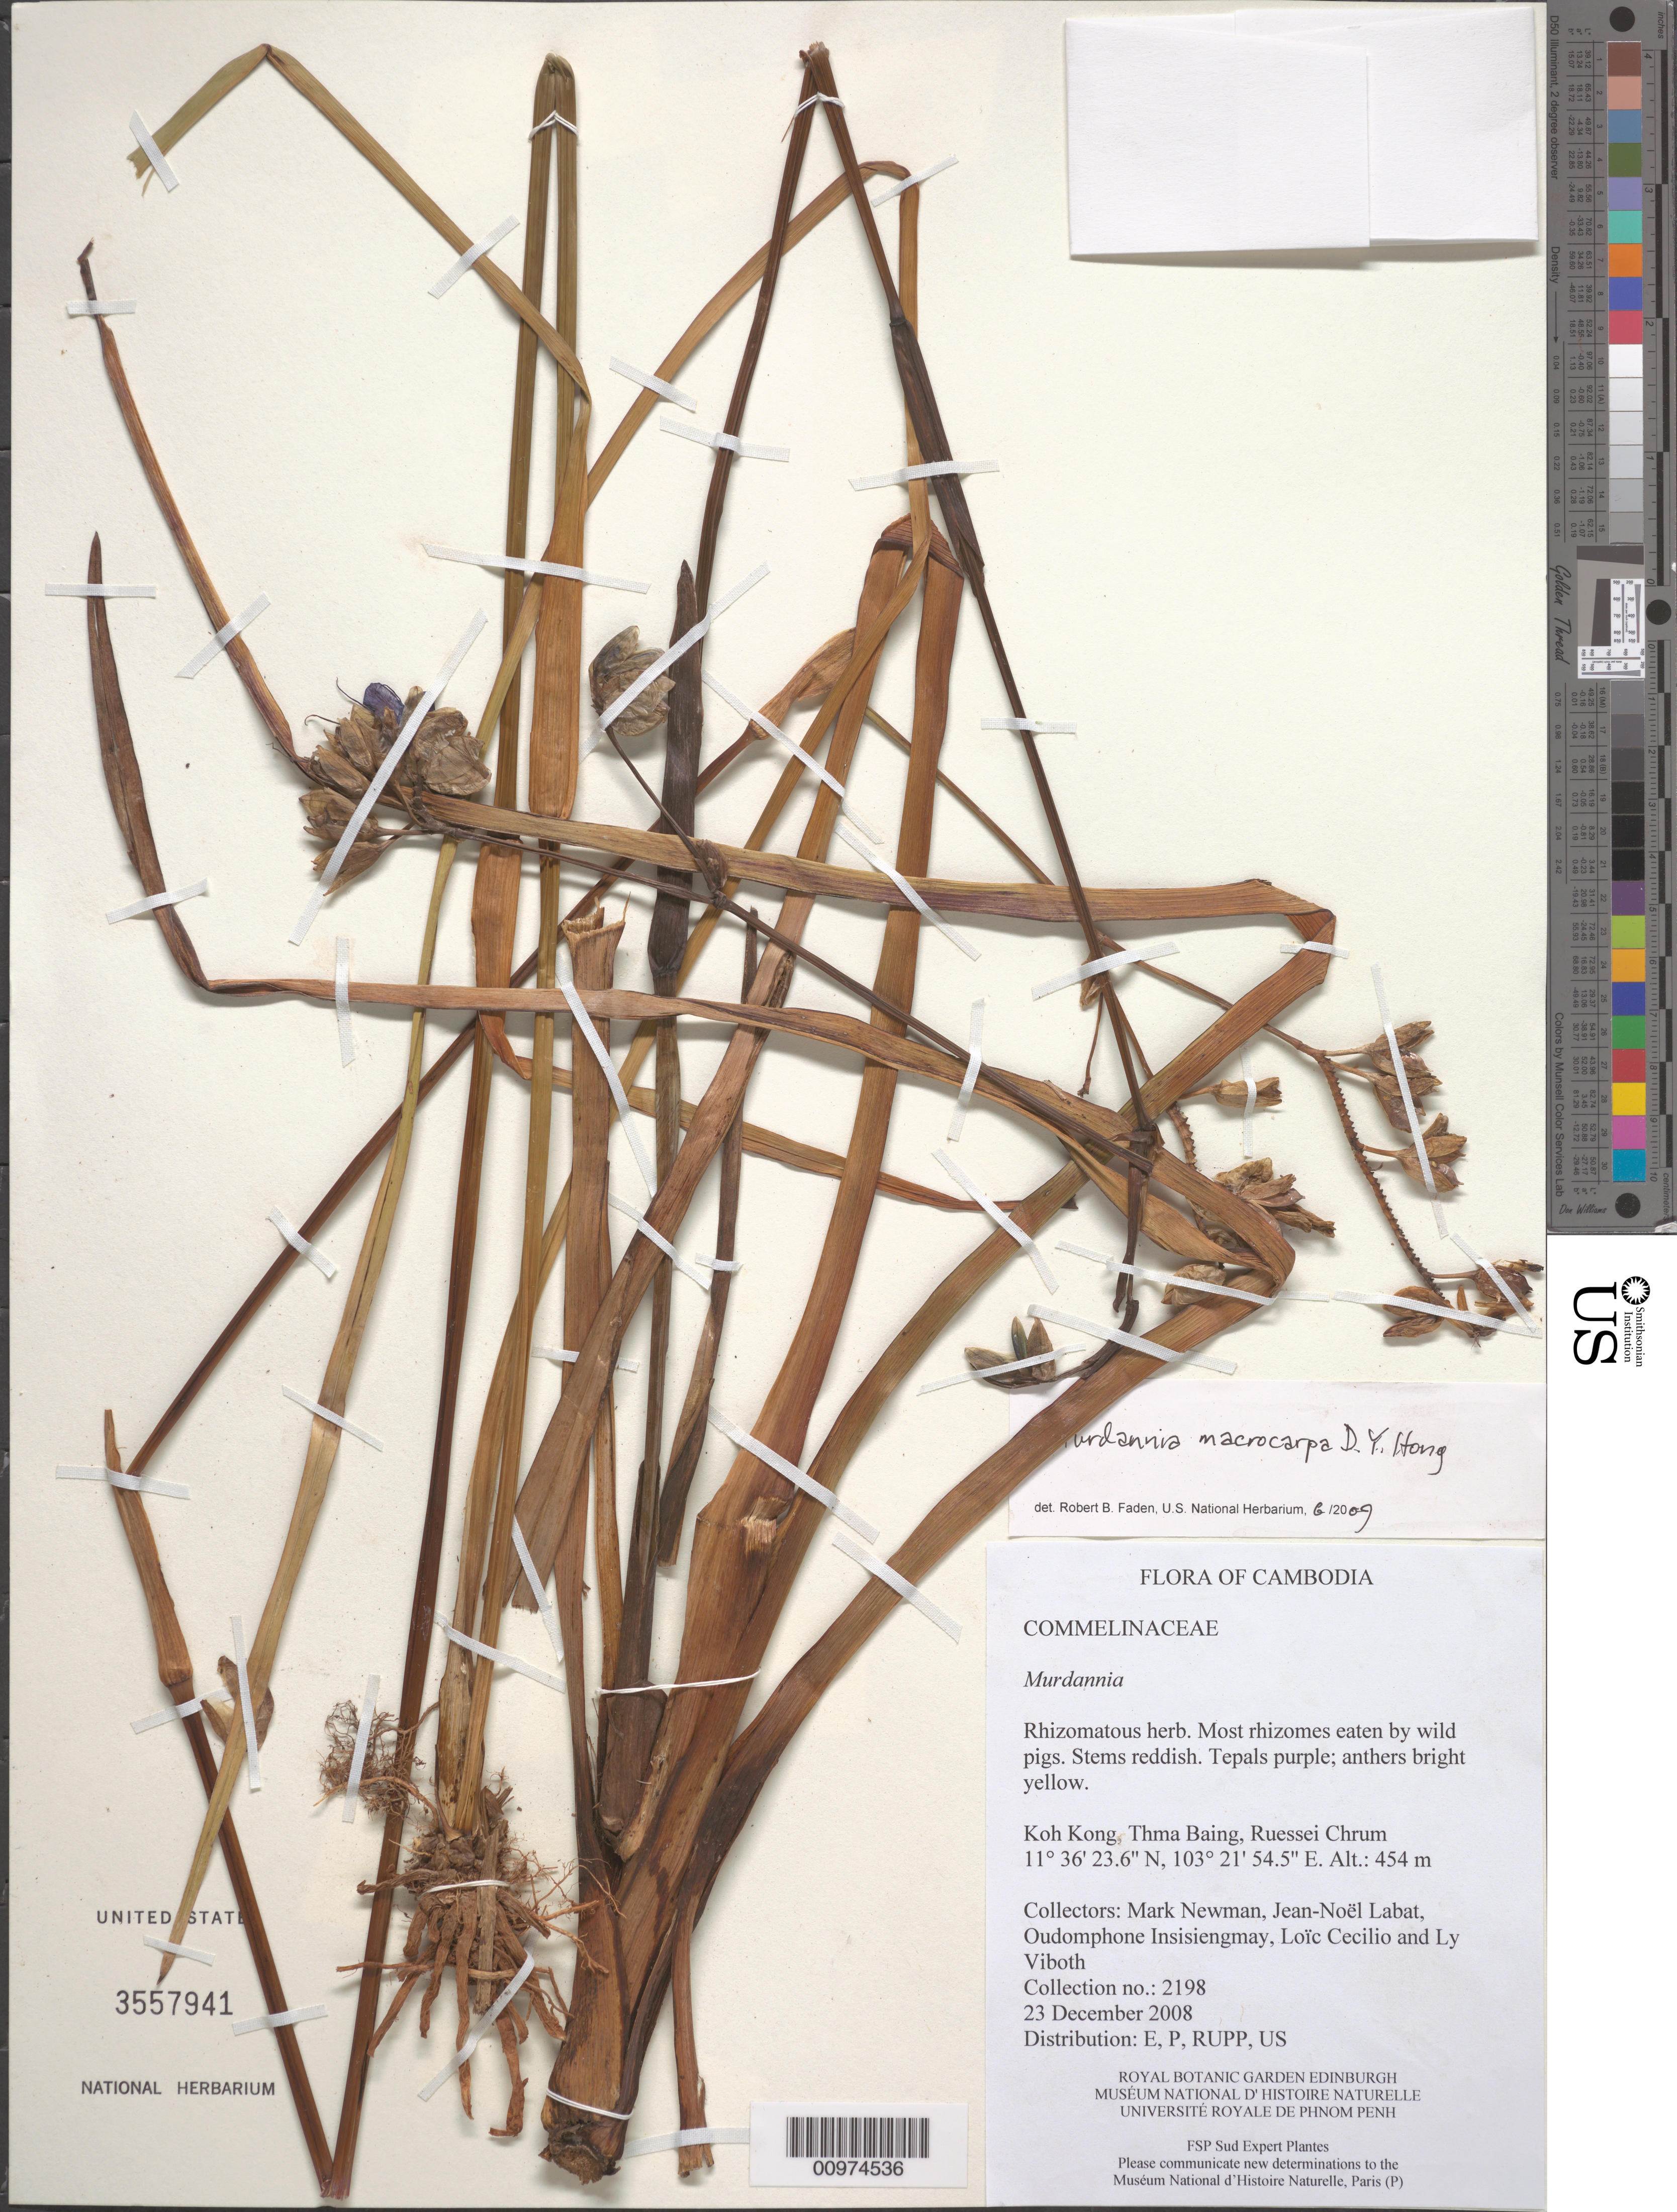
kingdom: Plantae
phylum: Tracheophyta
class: Liliopsida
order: Commelinales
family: Commelinaceae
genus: Murdannia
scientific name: Murdannia macrocarpa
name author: D.Y. Hong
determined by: Faden, Robert B., (US), Smithsonian Institution - National Museum of Natural History (UNITED STATES)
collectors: M. F. Newman et al.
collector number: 2198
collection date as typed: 23 Dec 2008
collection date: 2008-12-23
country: Cambodia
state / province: Kaoh Kong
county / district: Thma Baing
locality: Ruessei Chrum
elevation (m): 454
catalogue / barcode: US 3557941